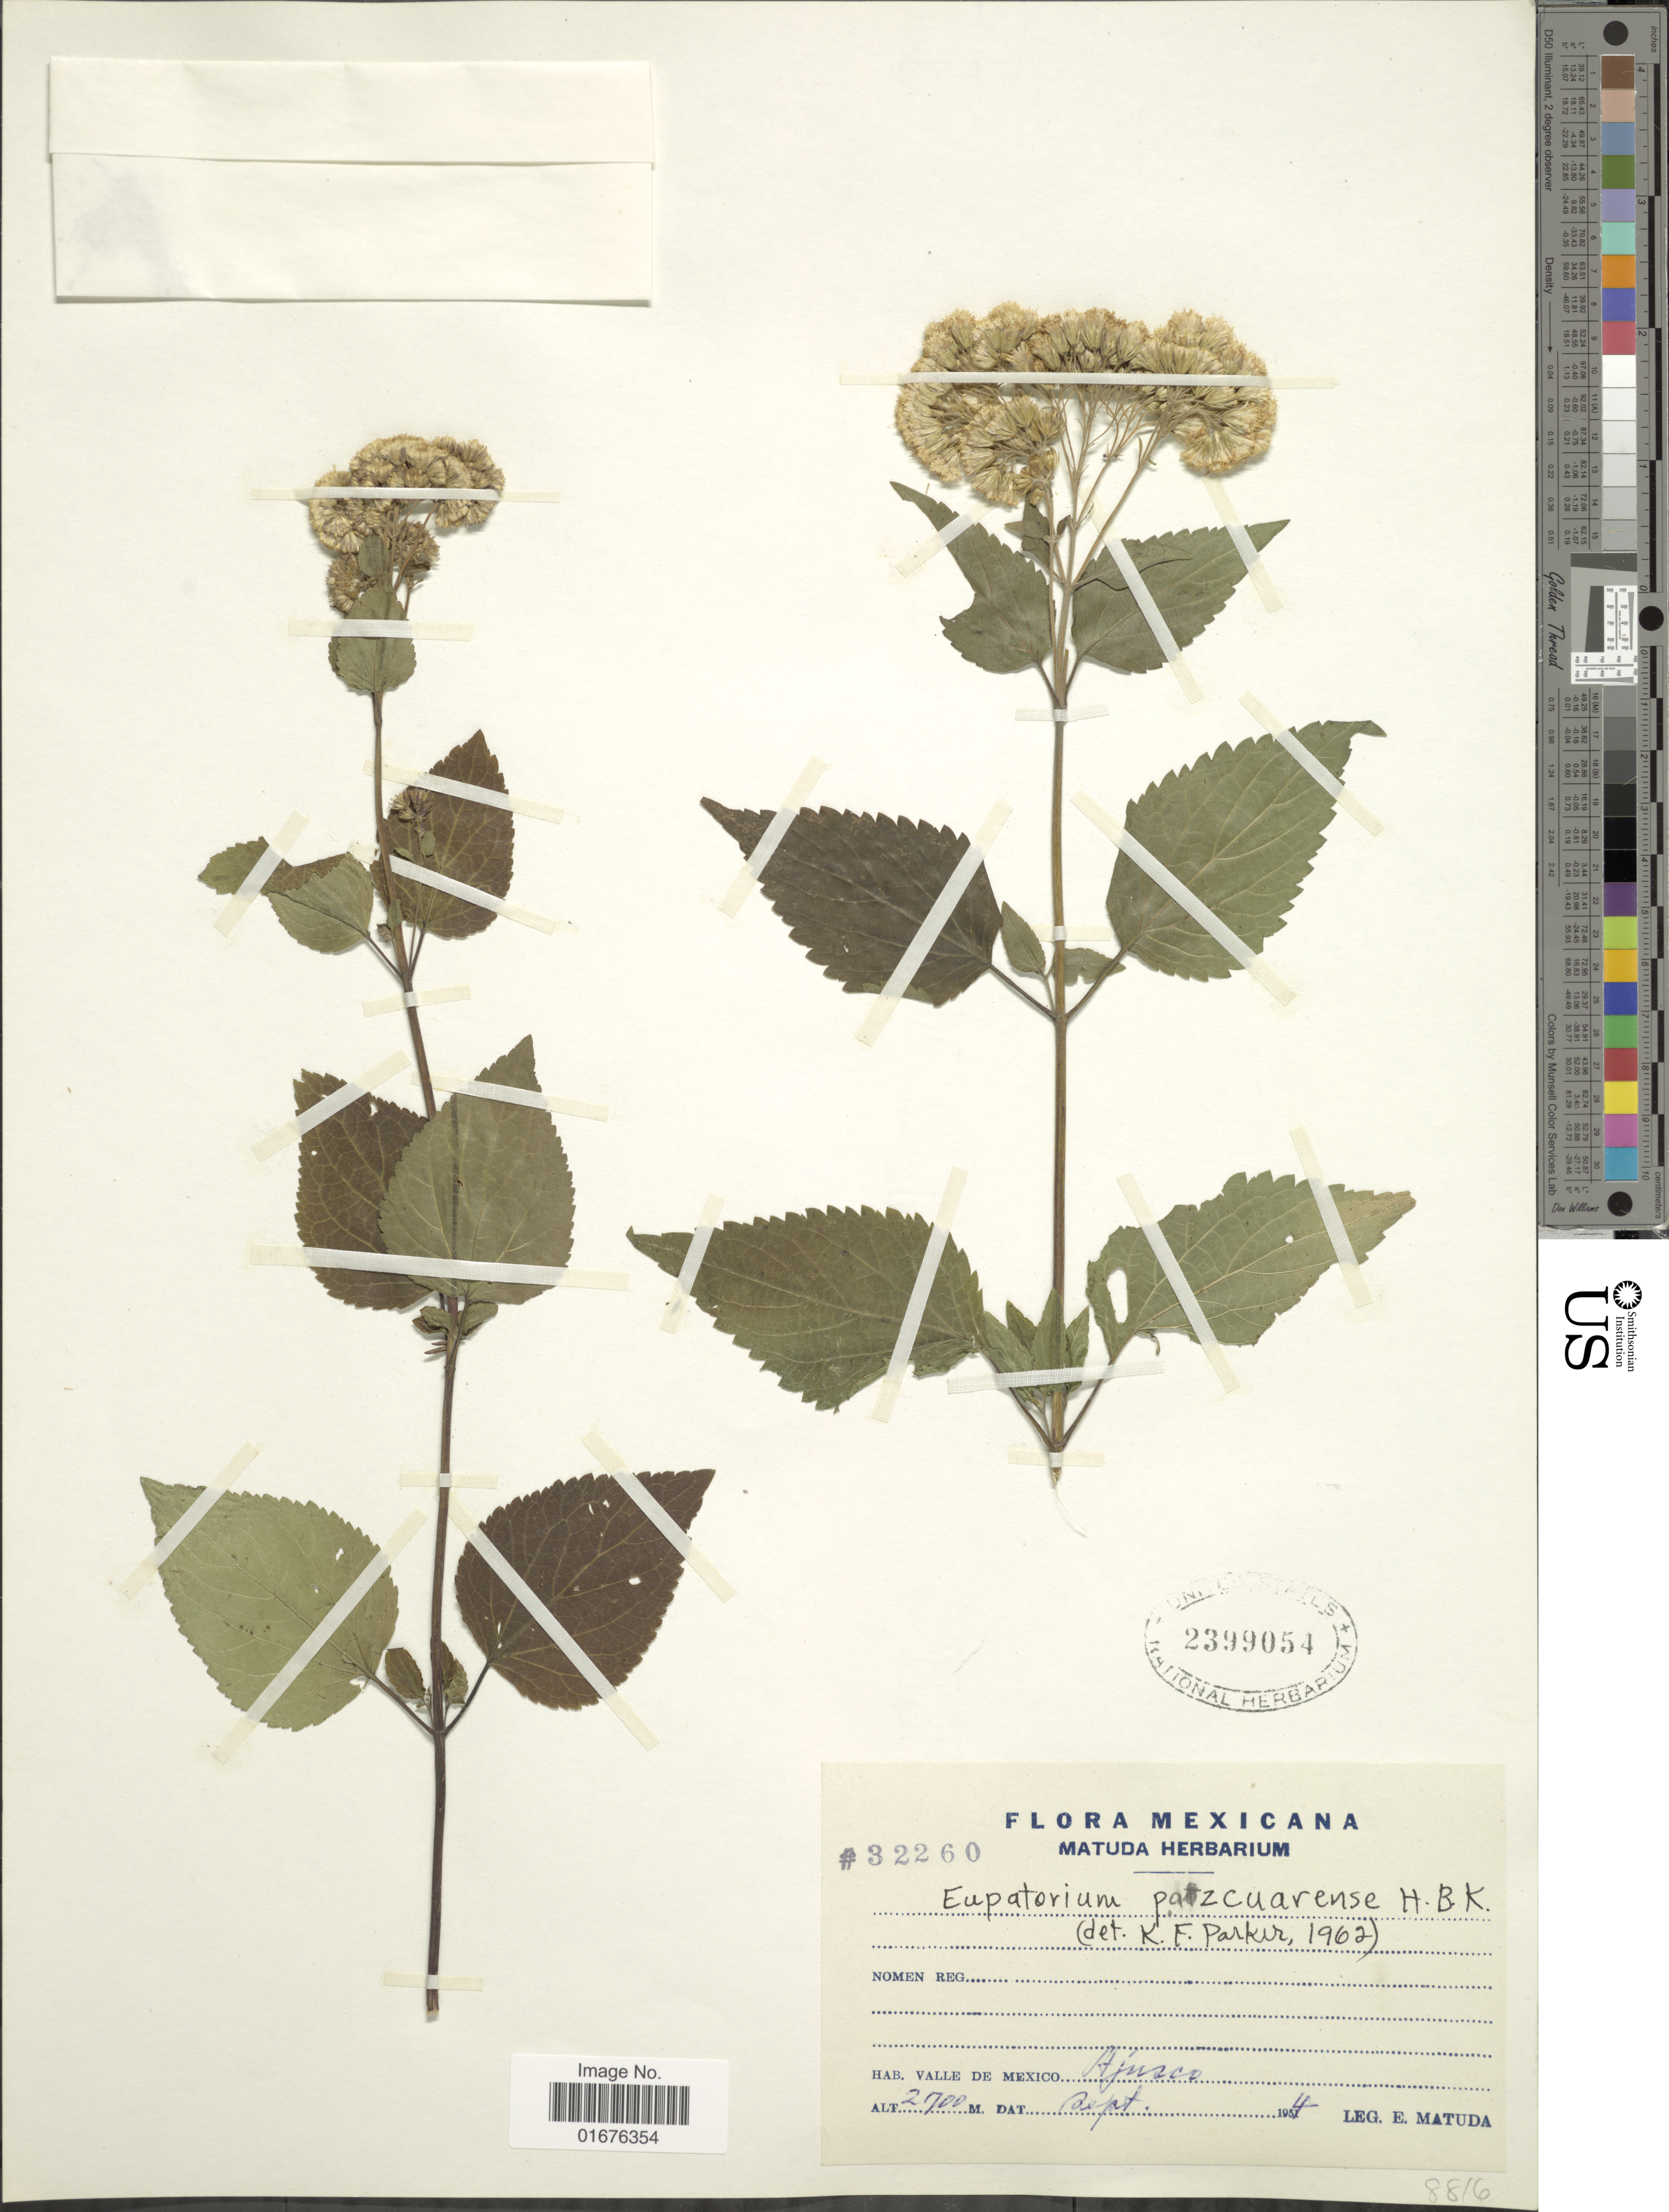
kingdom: Plantae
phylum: Tracheophyta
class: Magnoliopsida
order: Asterales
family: Asteraceae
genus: Ageratina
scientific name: Ageratina pazcuarensis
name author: (Kunth) R.M. King & H. Rob.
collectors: E. Matuda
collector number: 32260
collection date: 1954-09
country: Mexico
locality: Valle de Mexico Ajusco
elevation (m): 2700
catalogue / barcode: US 2399054